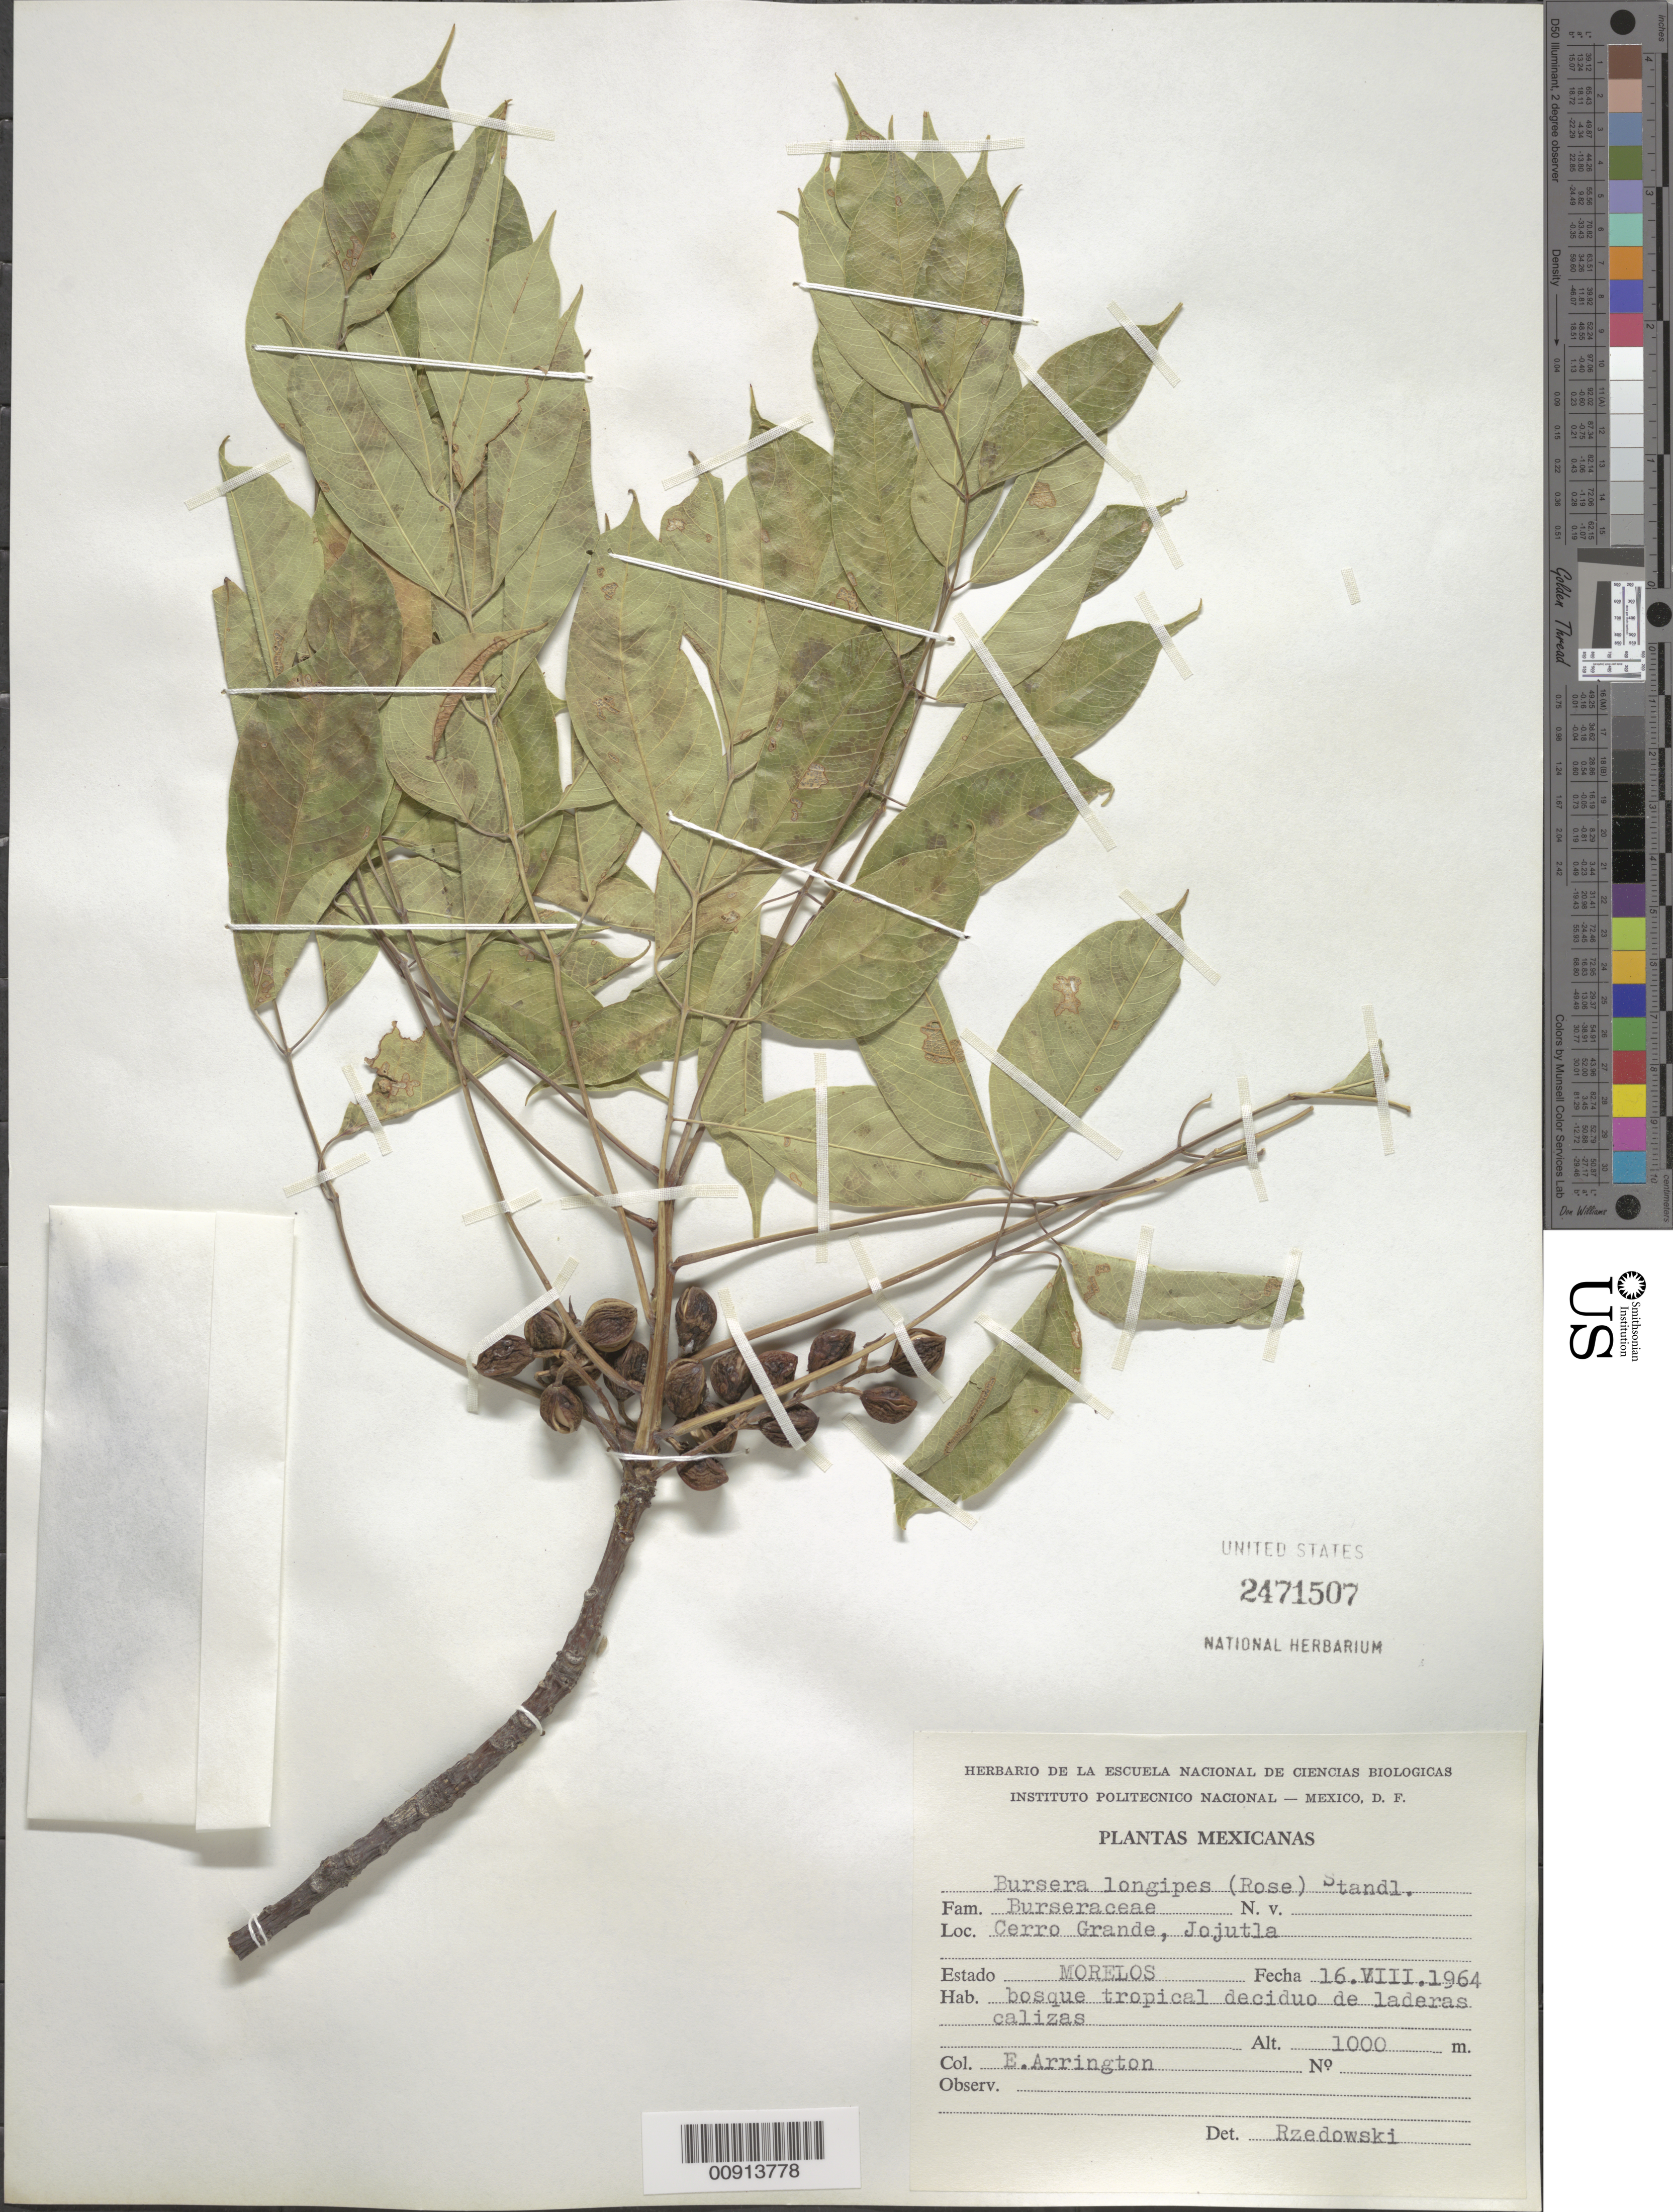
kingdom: Plantae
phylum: Tracheophyta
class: Magnoliopsida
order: Sapindales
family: Burseraceae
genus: Bursera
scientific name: Bursera longipes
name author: (Rose) Standl.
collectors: Arrington, E.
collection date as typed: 16 Aug 1964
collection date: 1964-08-16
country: Mexico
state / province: Morelos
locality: Cerro Grande, Jojutla, Estado Morelos.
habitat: Bosque tropical deciduo de laderas calizas.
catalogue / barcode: US 2471507